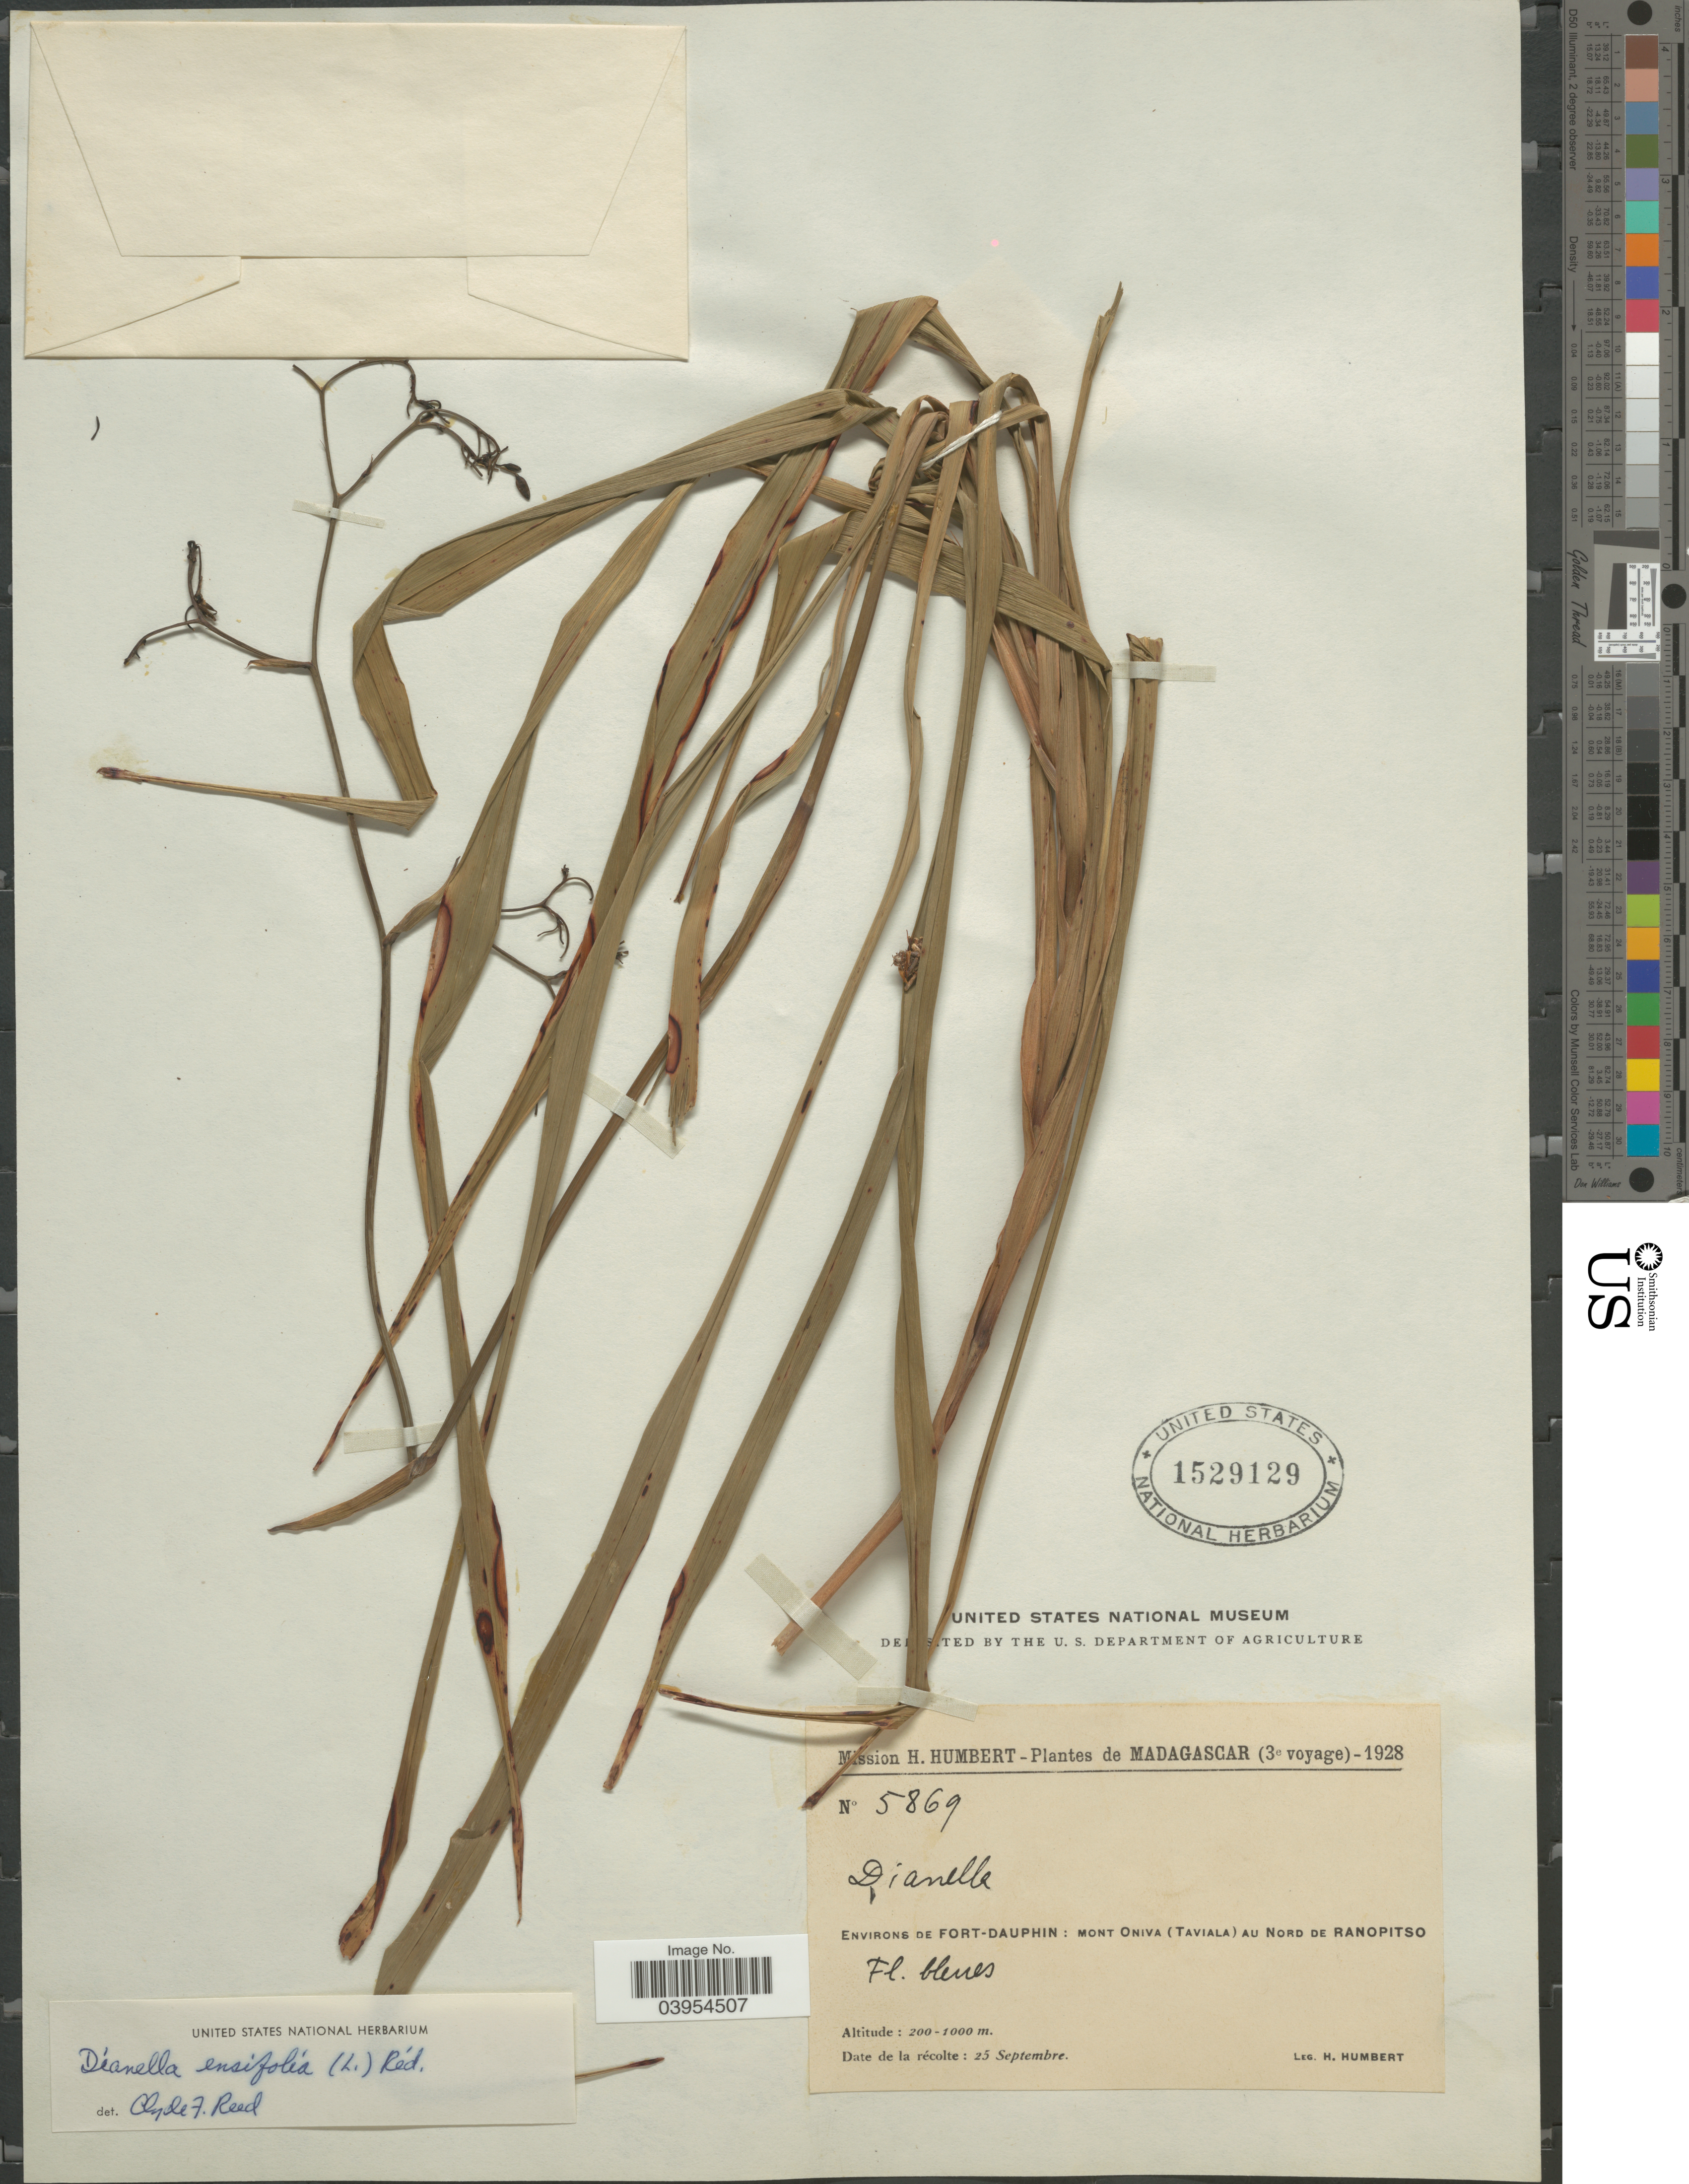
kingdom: Plantae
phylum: Tracheophyta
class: Liliopsida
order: Asparagales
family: Asphodelaceae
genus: Dianella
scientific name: Dianella ensifolia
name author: (L.) DC.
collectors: H. Humbert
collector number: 5869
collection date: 1928-09-25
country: Madagascar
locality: Environs de Fort-Dauphin: mont Oniva (Taviala) au nord de Ranopitso.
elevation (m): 200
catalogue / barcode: US 1529129